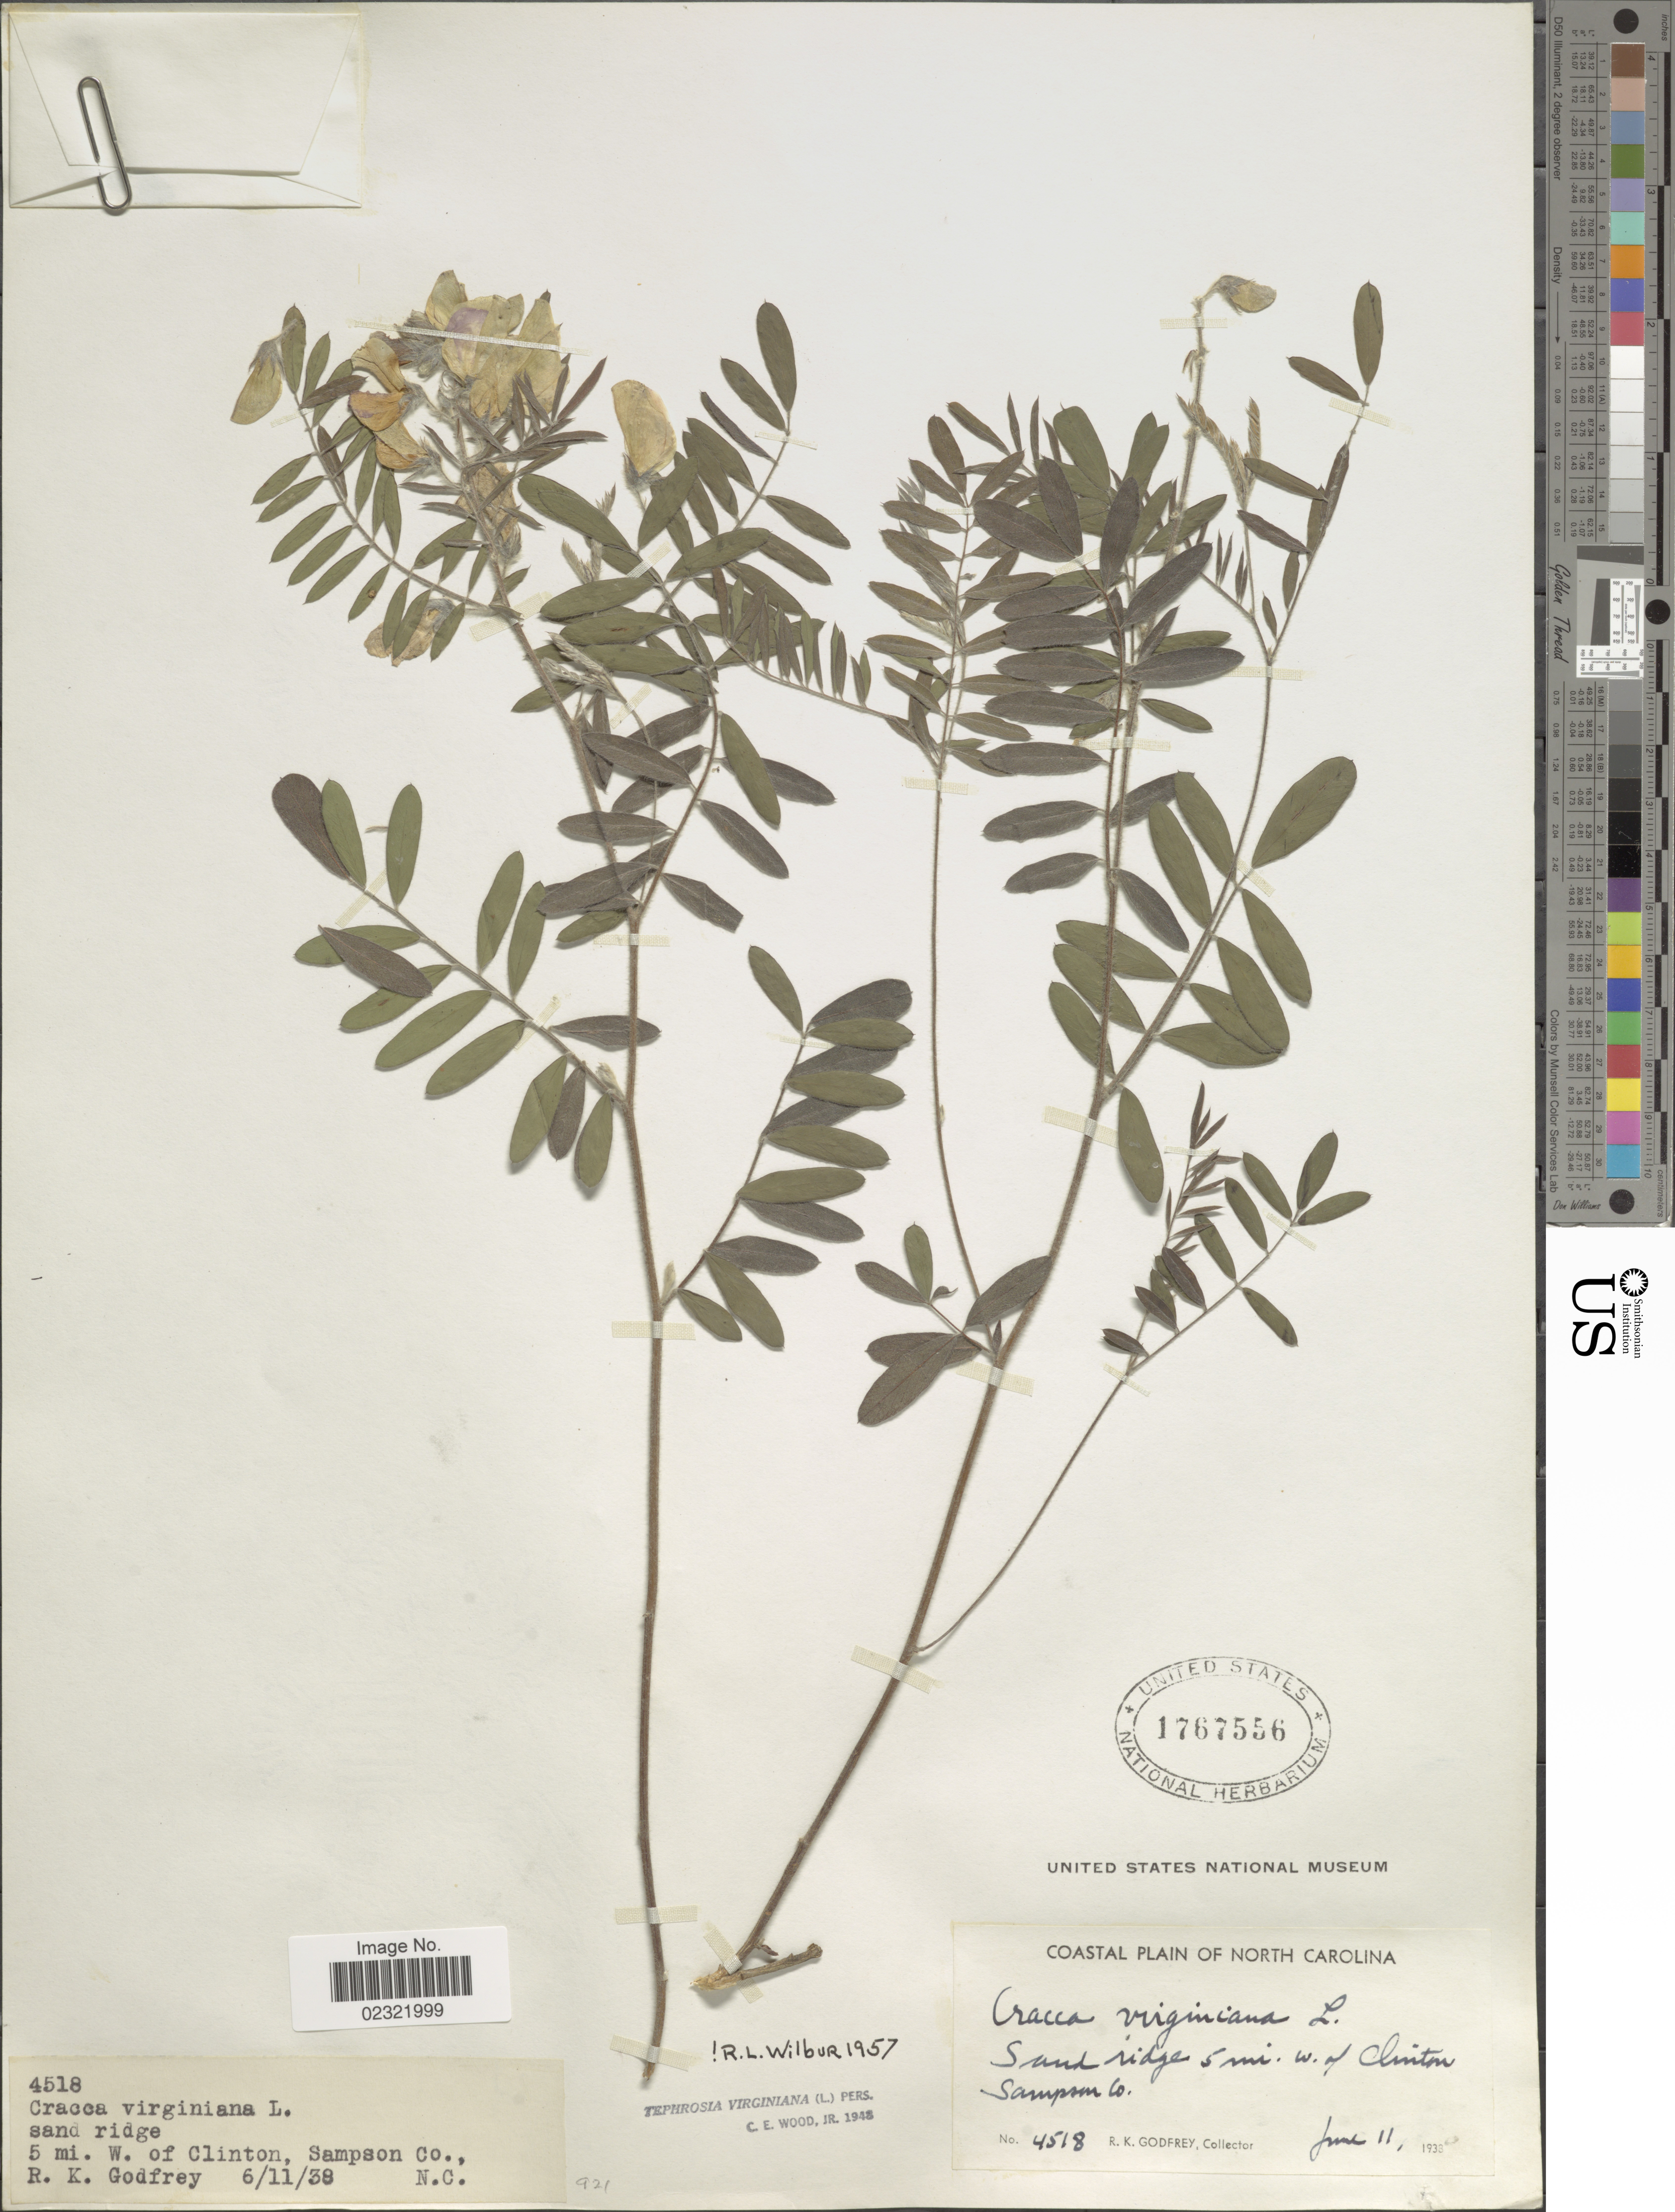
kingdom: Plantae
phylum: Tracheophyta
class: Magnoliopsida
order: Fabales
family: Fabaceae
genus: Tephrosia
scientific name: Tephrosia virginiana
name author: (L.) Pers.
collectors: R. K. Godfrey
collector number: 4518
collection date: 1938-06-11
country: United States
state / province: North Carolina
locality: Coastal Plain of North Carolina, sand ridge, 5 mi W of Clinton, Sampson Co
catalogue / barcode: US 1767556